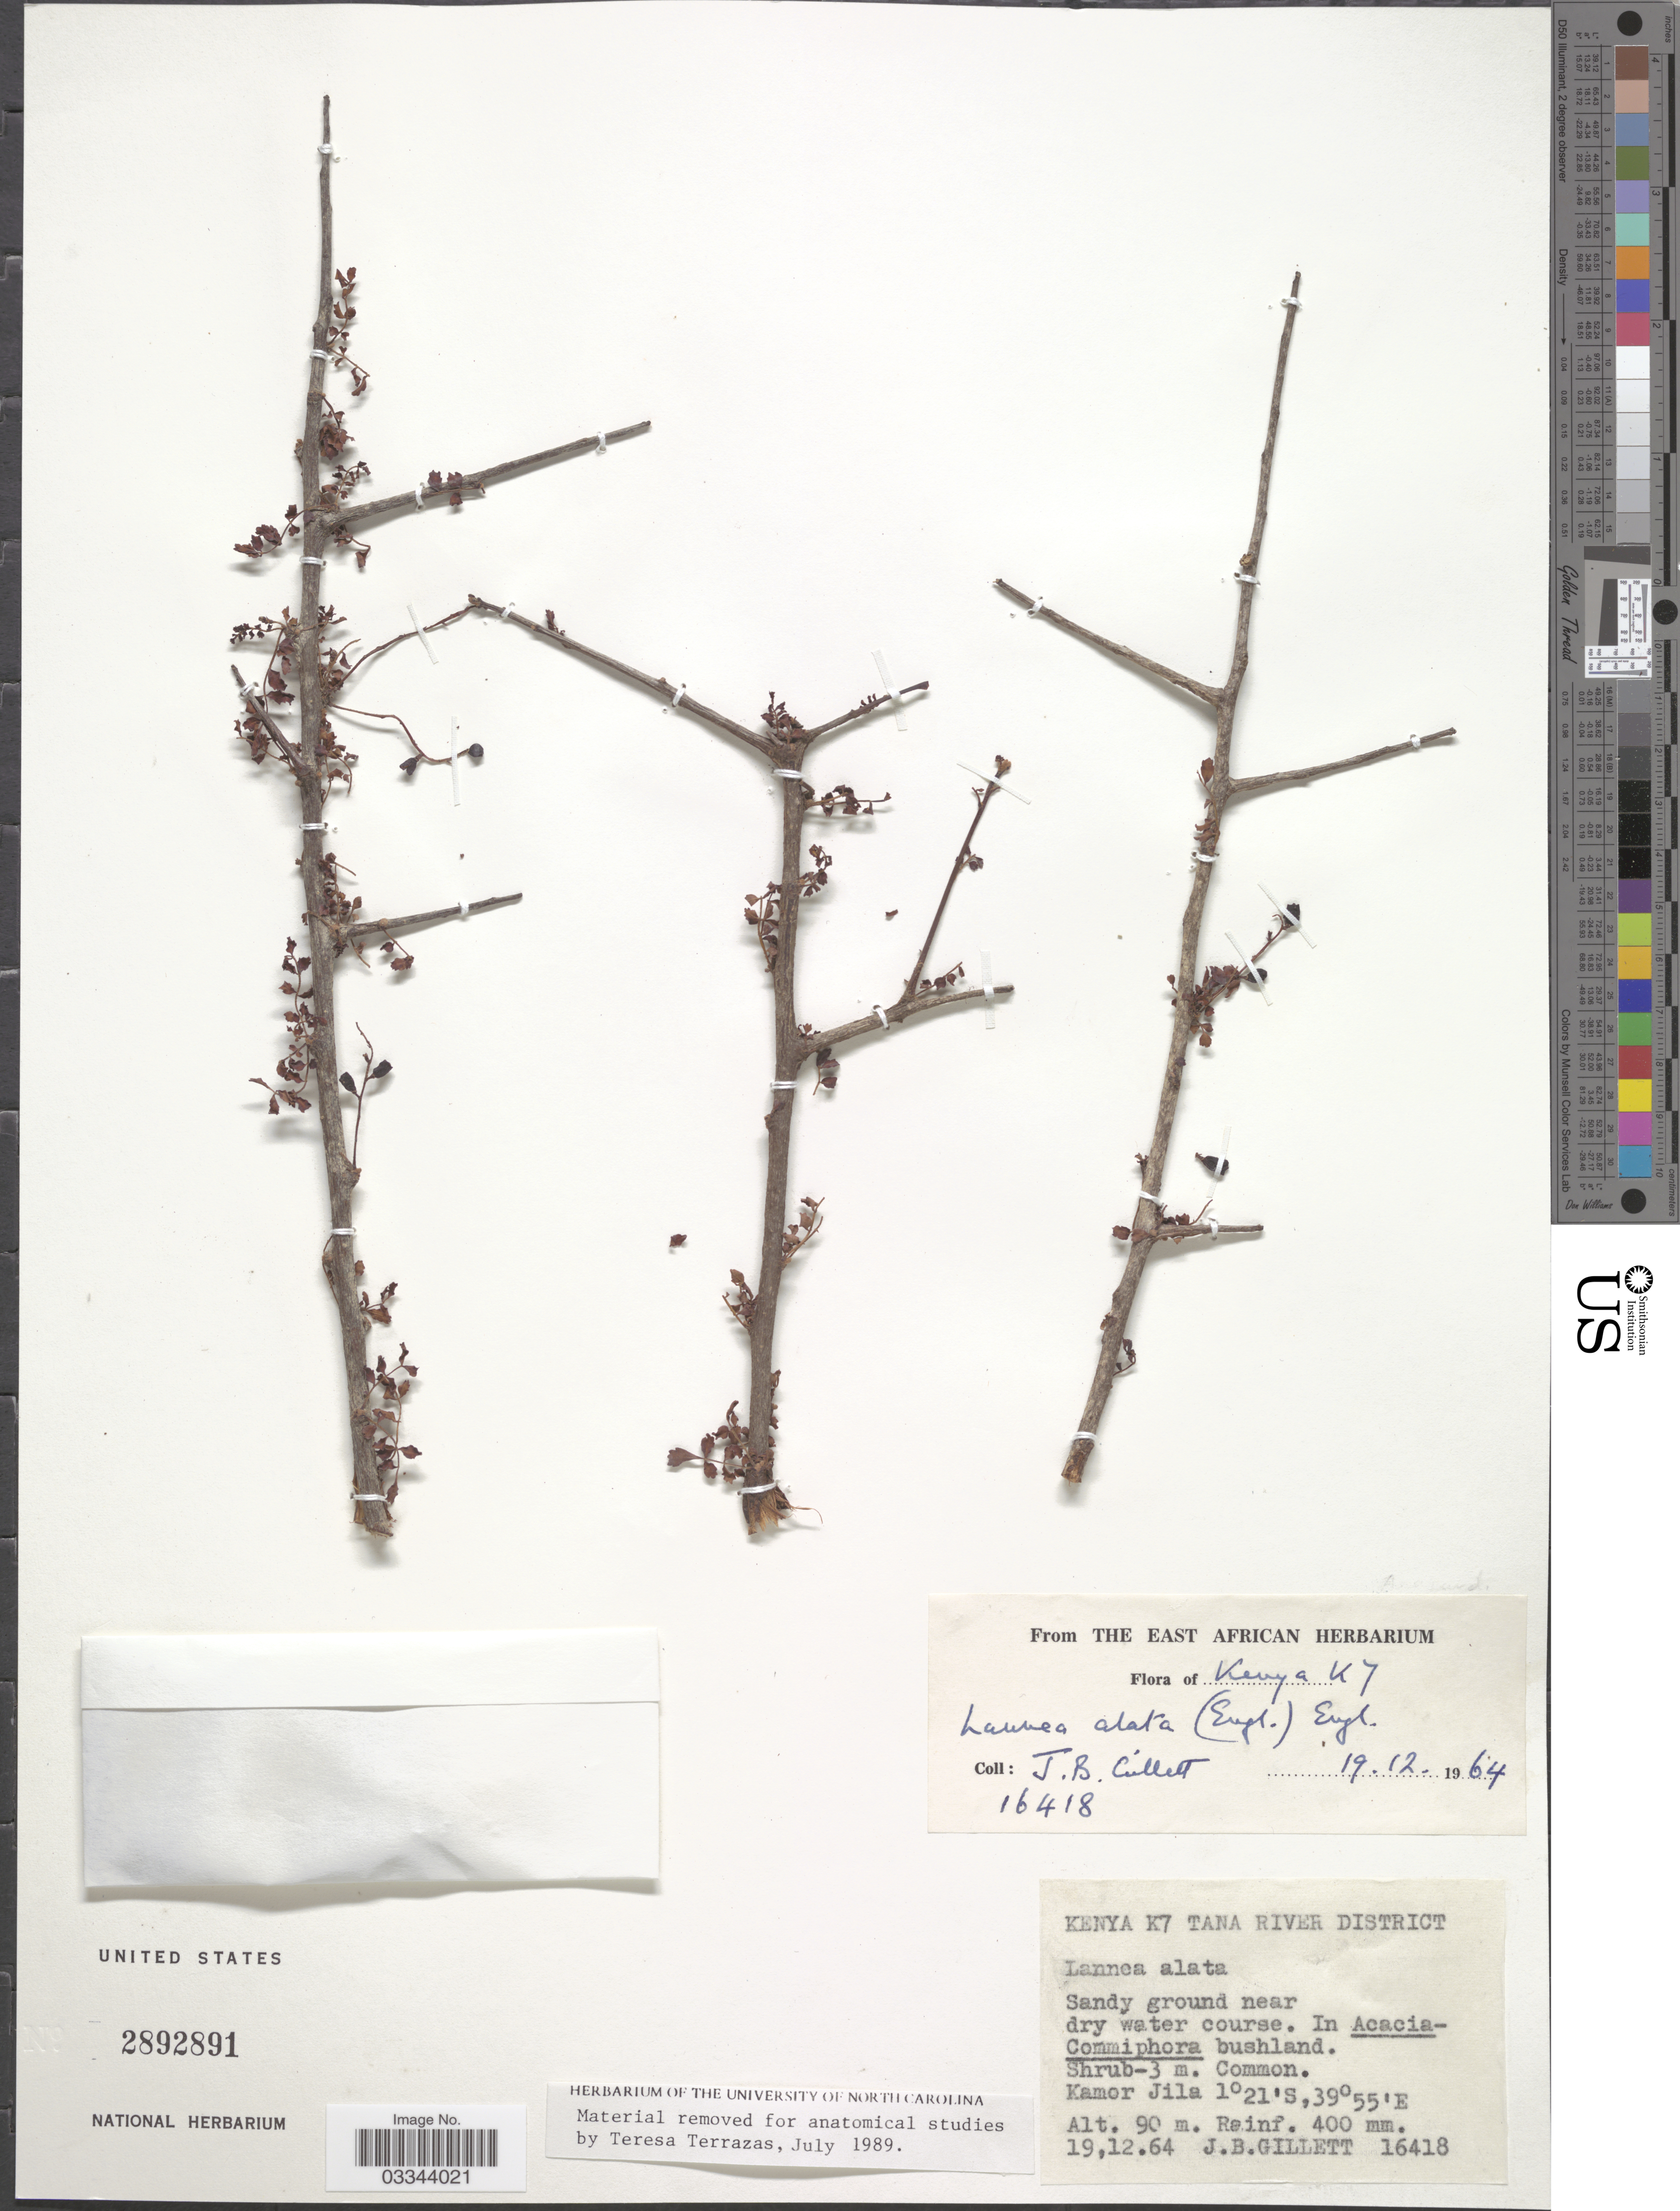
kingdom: Plantae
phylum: Tracheophyta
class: Magnoliopsida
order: Sapindales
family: Anacardiaceae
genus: Lannea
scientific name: Lannea alata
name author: (Engl.) Engl.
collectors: J. B. Gillett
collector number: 16418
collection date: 1964-12-19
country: Kenya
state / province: Tana River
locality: K7 Tana River District, Kamor Jila.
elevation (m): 90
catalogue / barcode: US 2892891